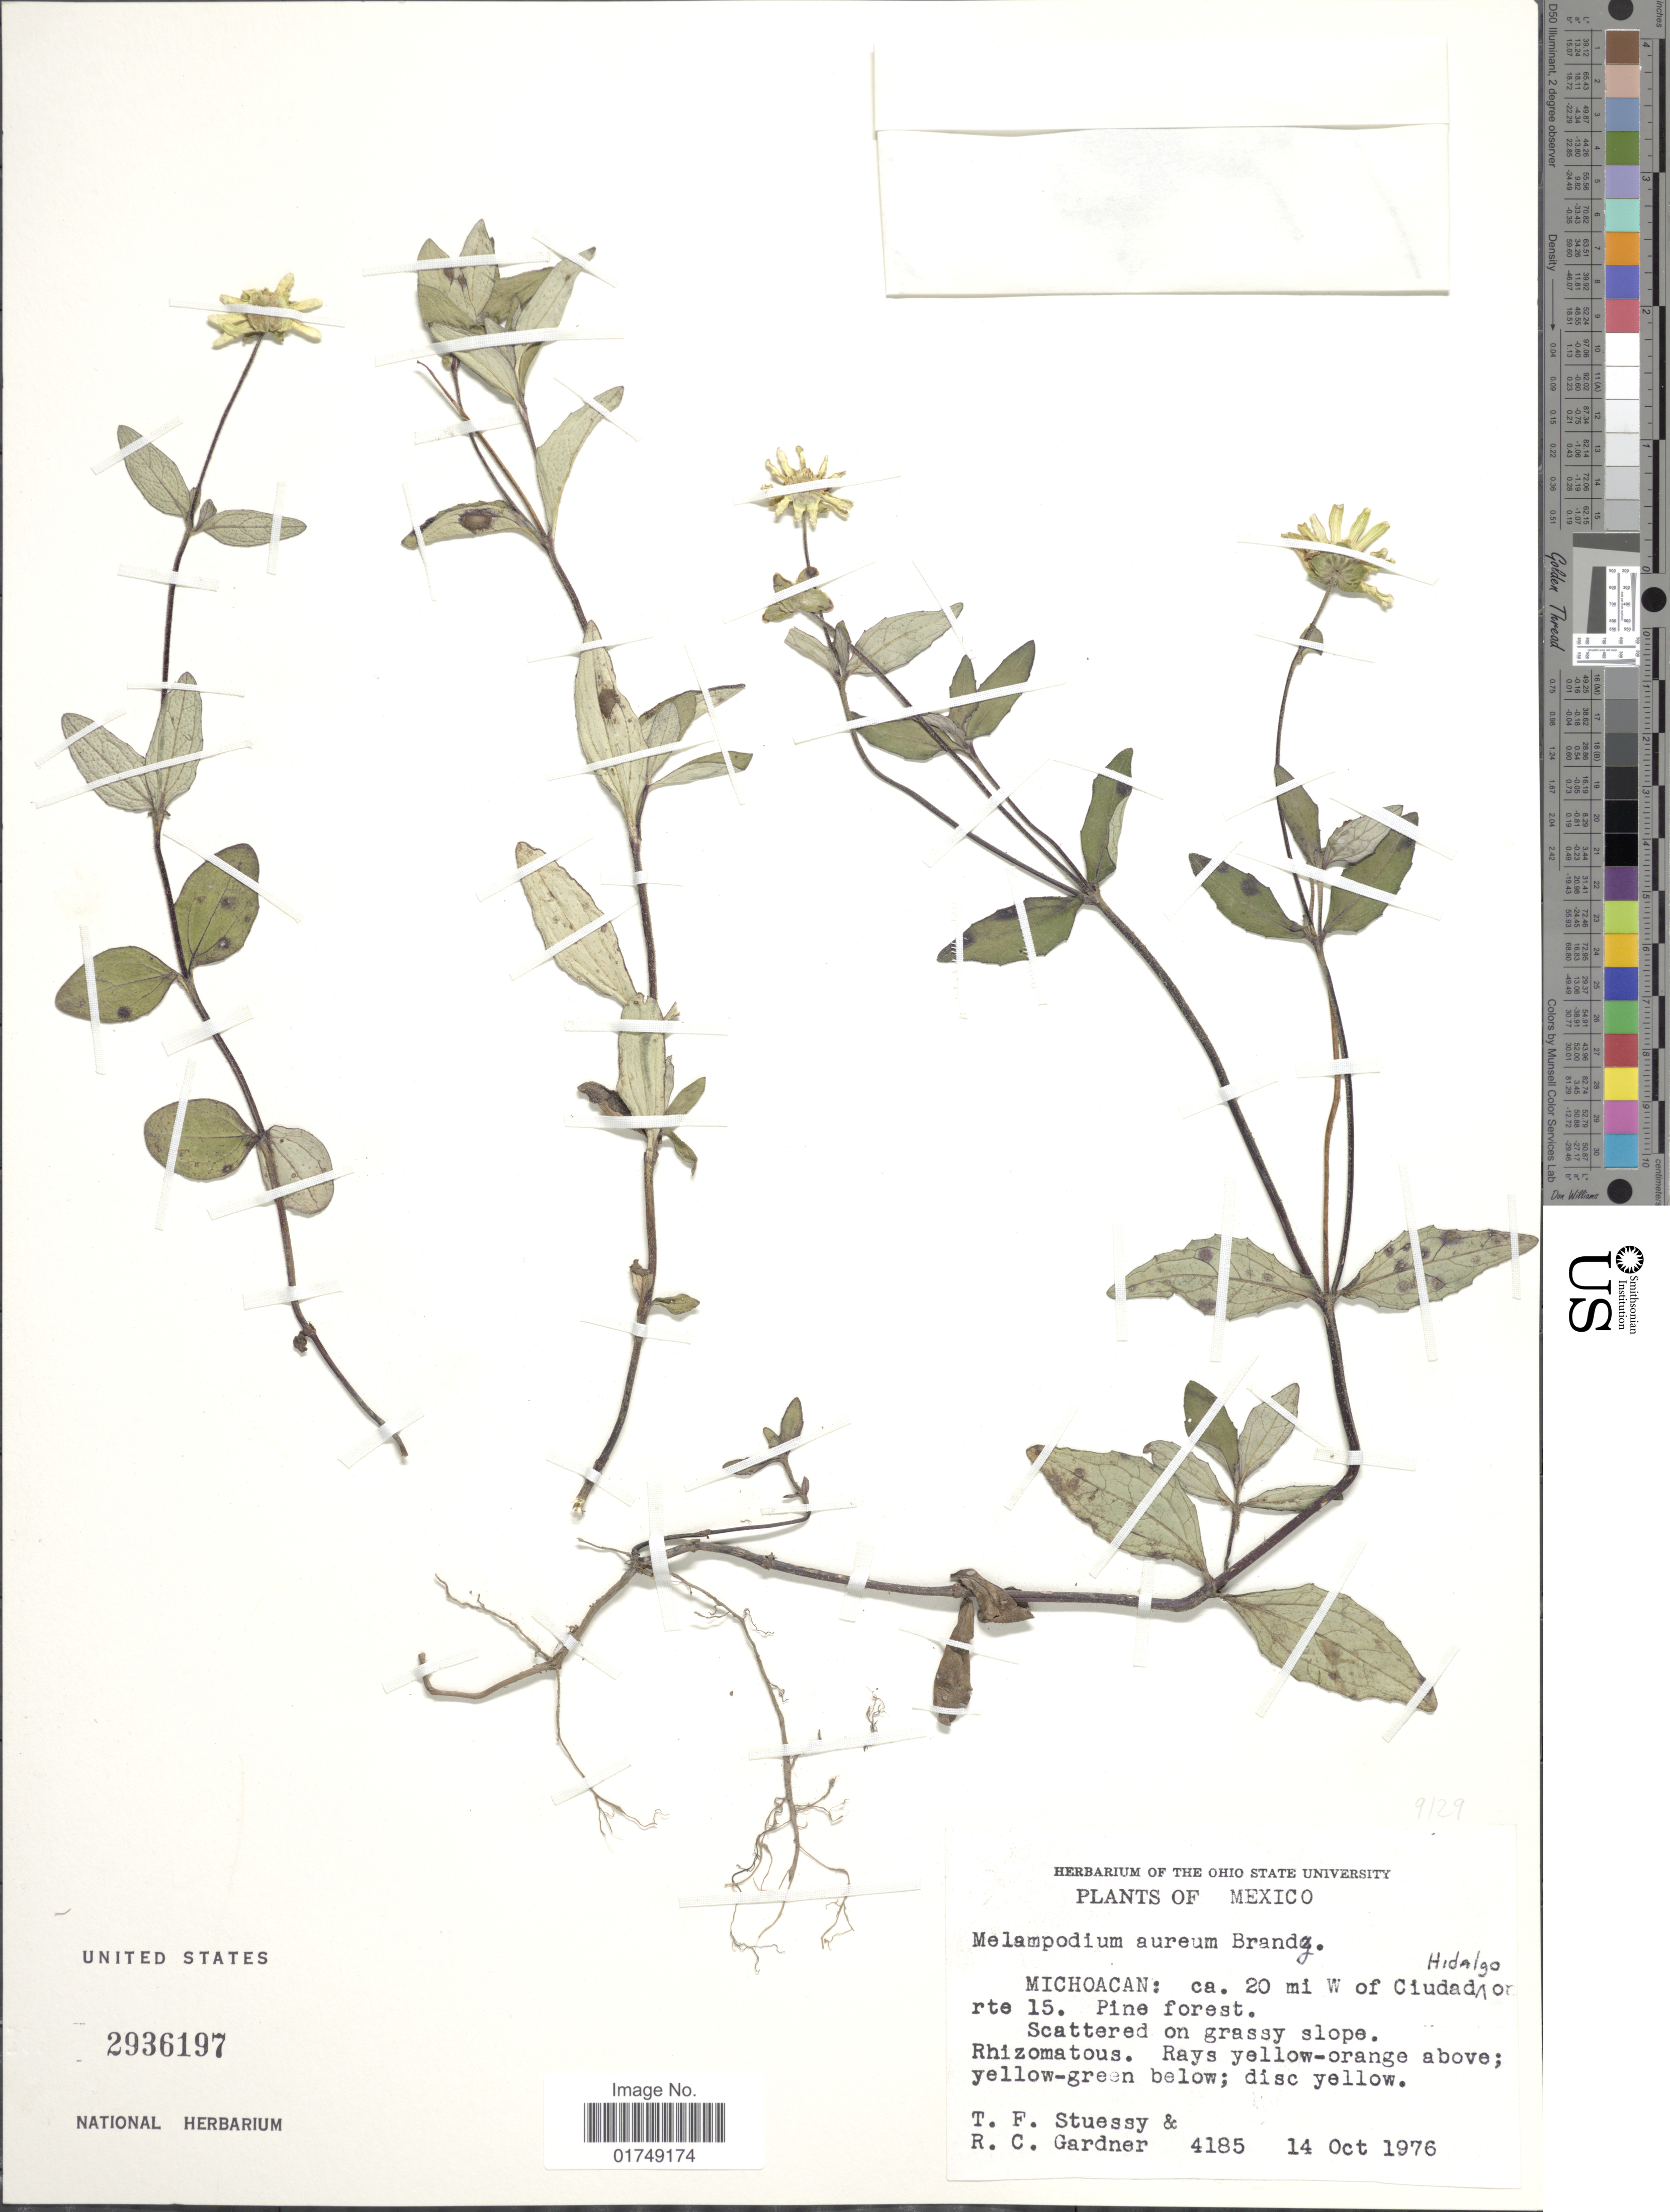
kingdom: Plantae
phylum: Tracheophyta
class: Magnoliopsida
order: Asterales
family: Asteraceae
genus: Melampodium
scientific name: Melampodium aureum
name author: Brandegee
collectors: T. Stuessy & R. C. Gardner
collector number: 4185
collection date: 1976-10-14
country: Mexico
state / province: Michoacán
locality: Ca 20 mi W of Cuidad Hidalgo, on rte 15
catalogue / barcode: US 2936197